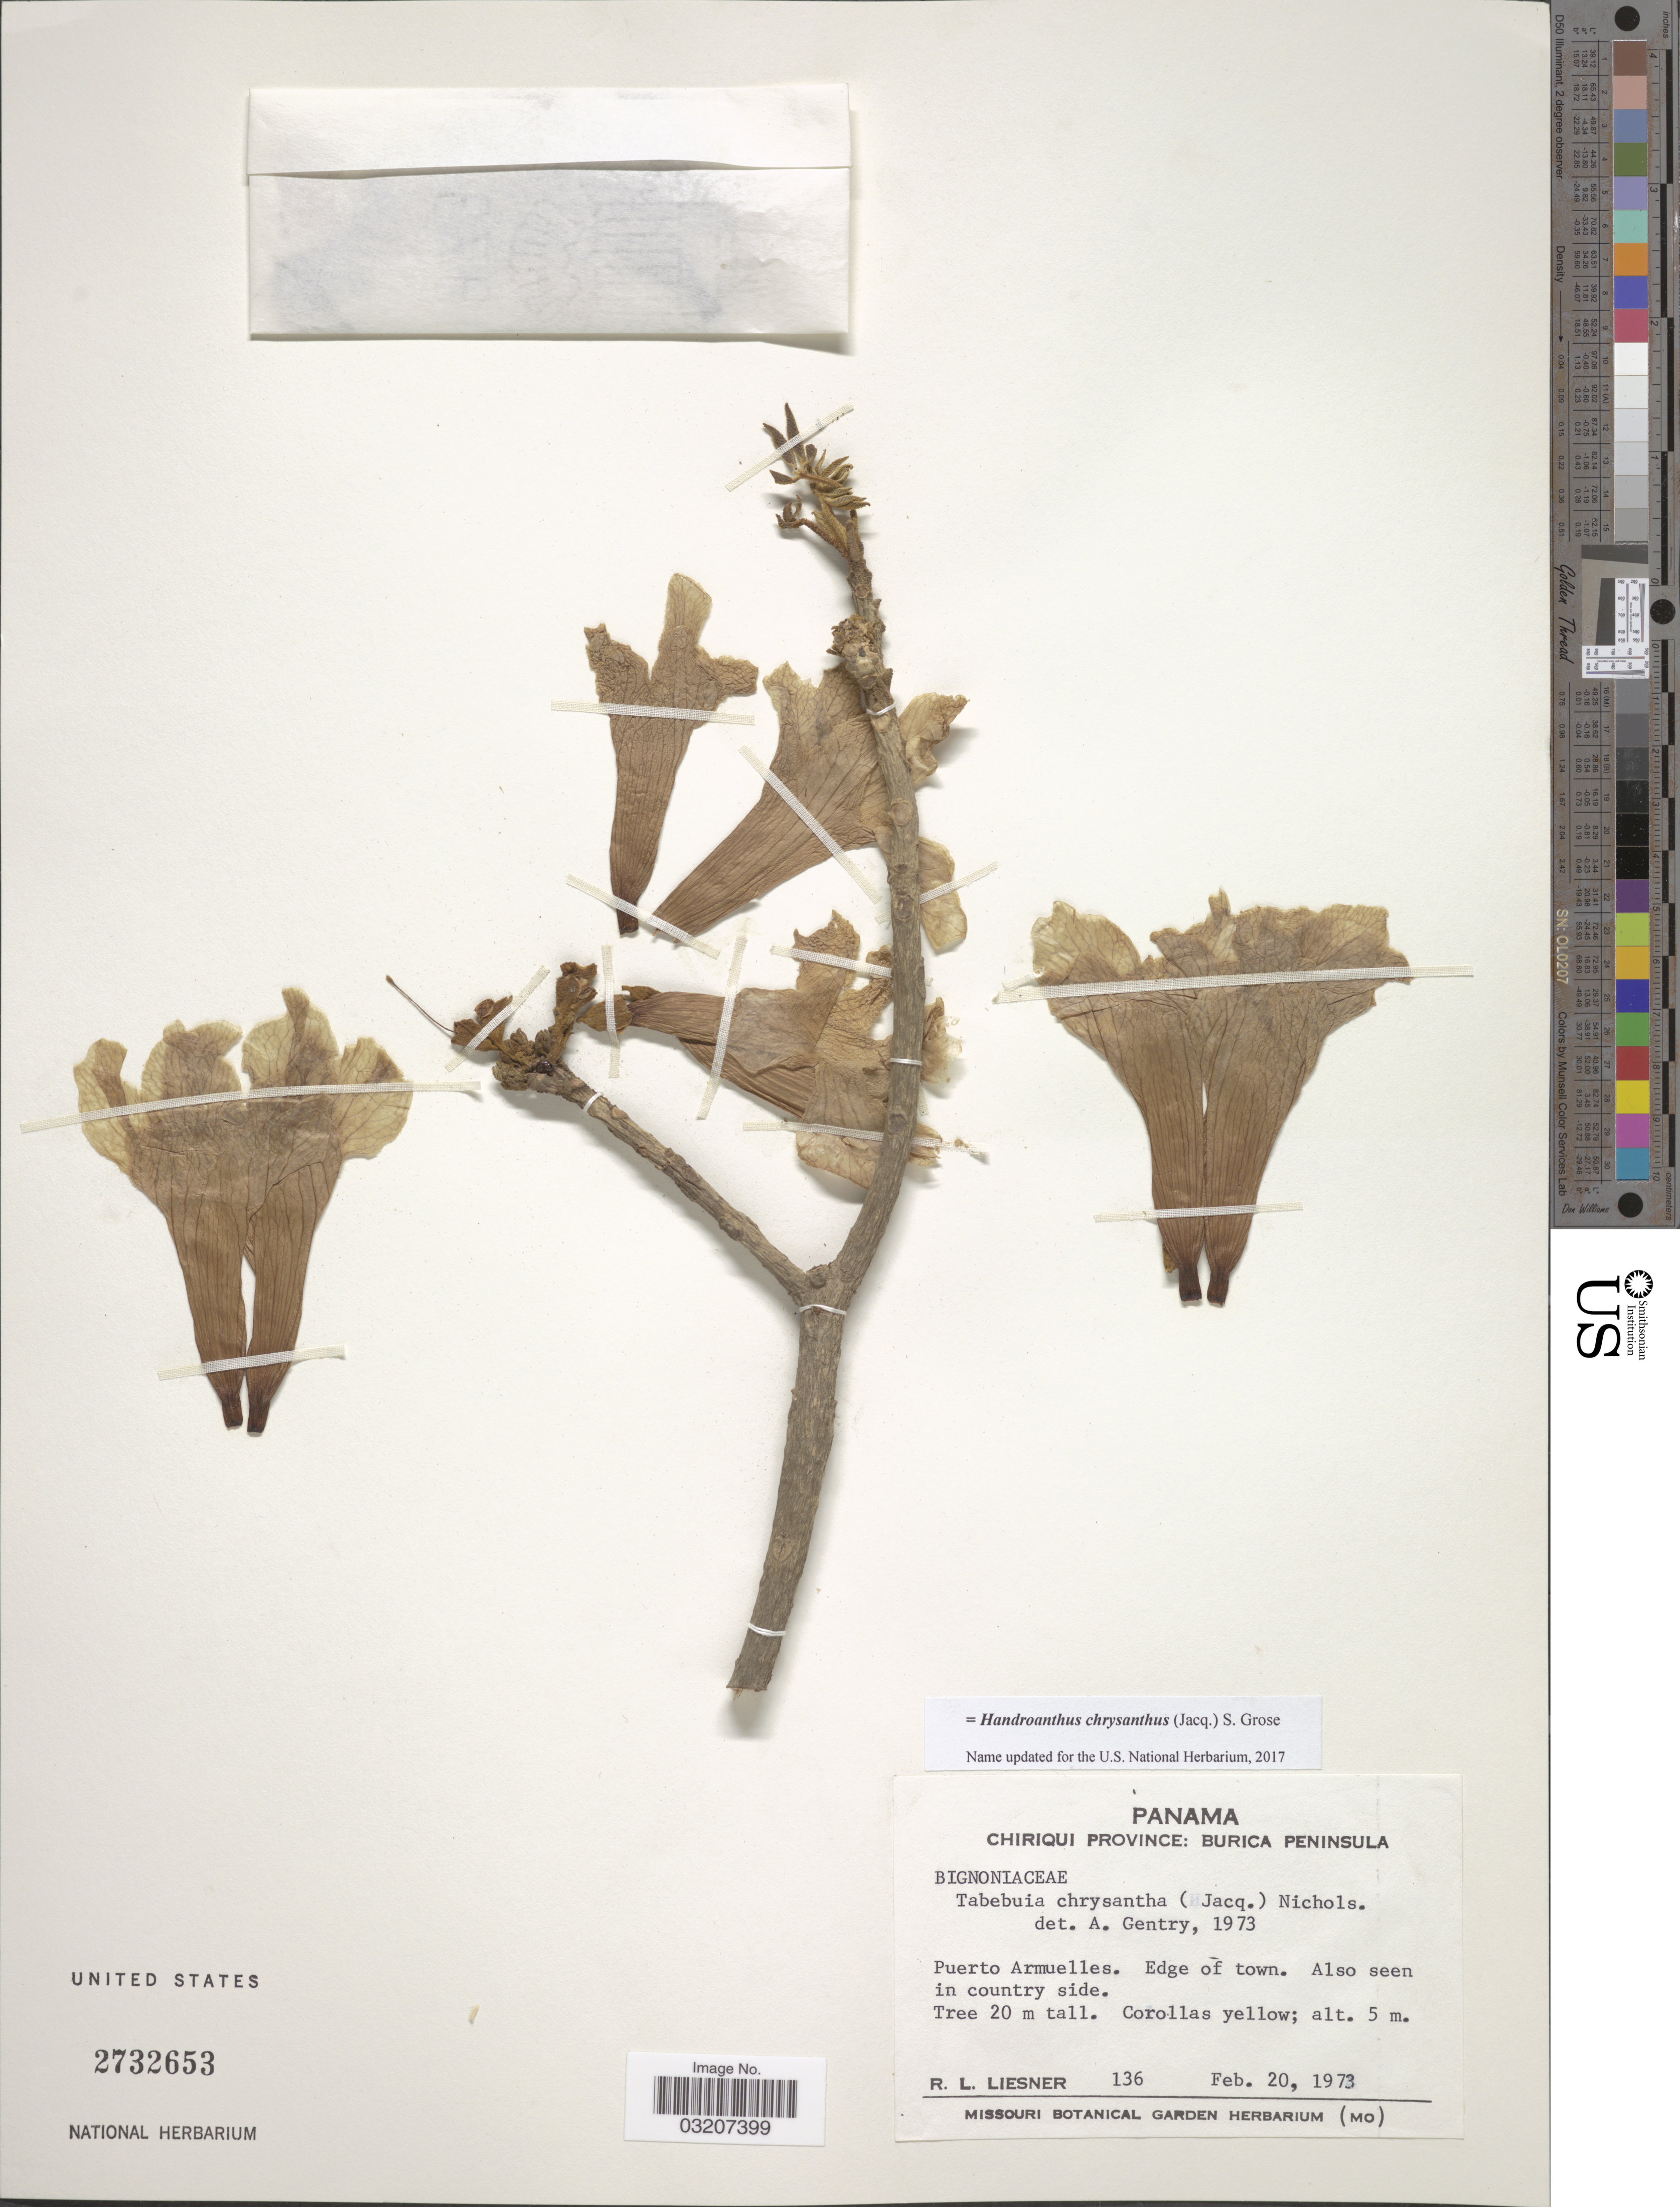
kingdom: Plantae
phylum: Tracheophyta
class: Magnoliopsida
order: Lamiales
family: Bignoniaceae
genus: Handroanthus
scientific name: Handroanthus chrysanthus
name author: (Jacq.) S.O. Grose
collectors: R. L. Liesner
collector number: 136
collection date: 1973-02-20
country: Panama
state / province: Chiriqui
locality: Burica Peninsula, Puerto Armuelles.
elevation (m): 5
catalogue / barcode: US 2732653